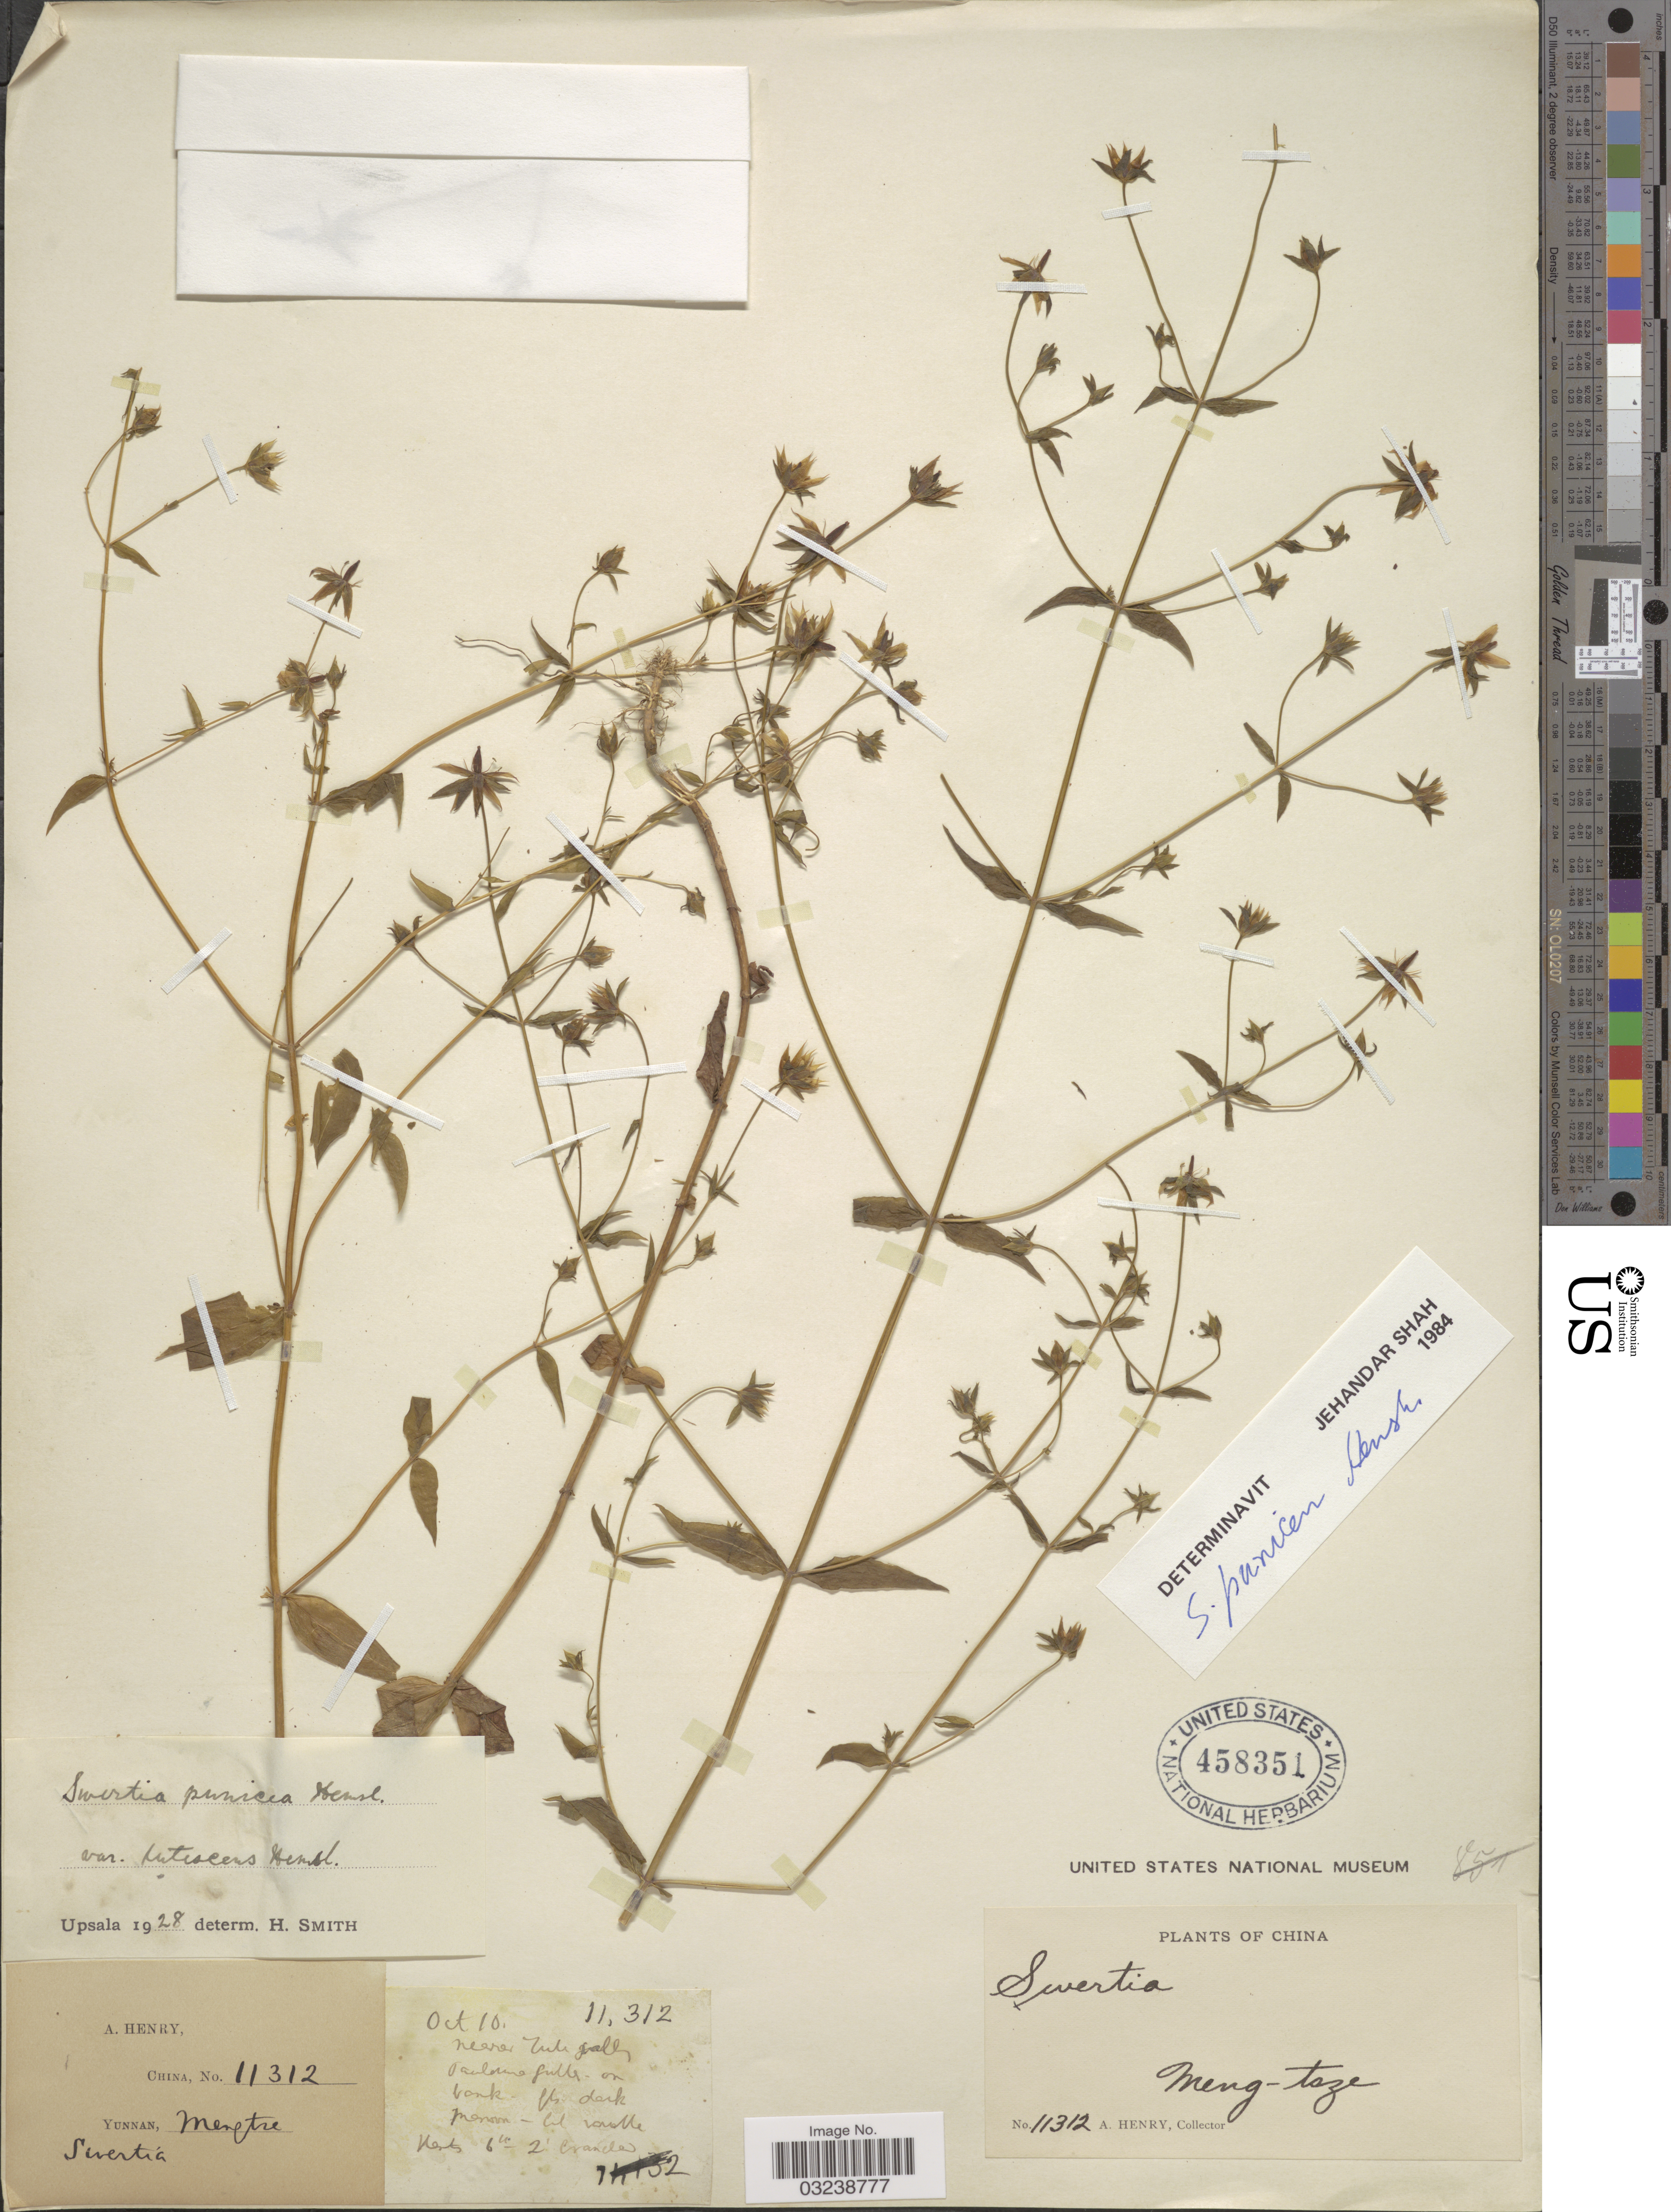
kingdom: Plantae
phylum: Tracheophyta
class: Magnoliopsida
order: Gentianales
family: Gentianaceae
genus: Swertia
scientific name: Swertia punicea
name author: Hemsl.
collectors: A. Henry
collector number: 11312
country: China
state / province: Yunnan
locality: Mengtze.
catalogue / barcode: US 458351